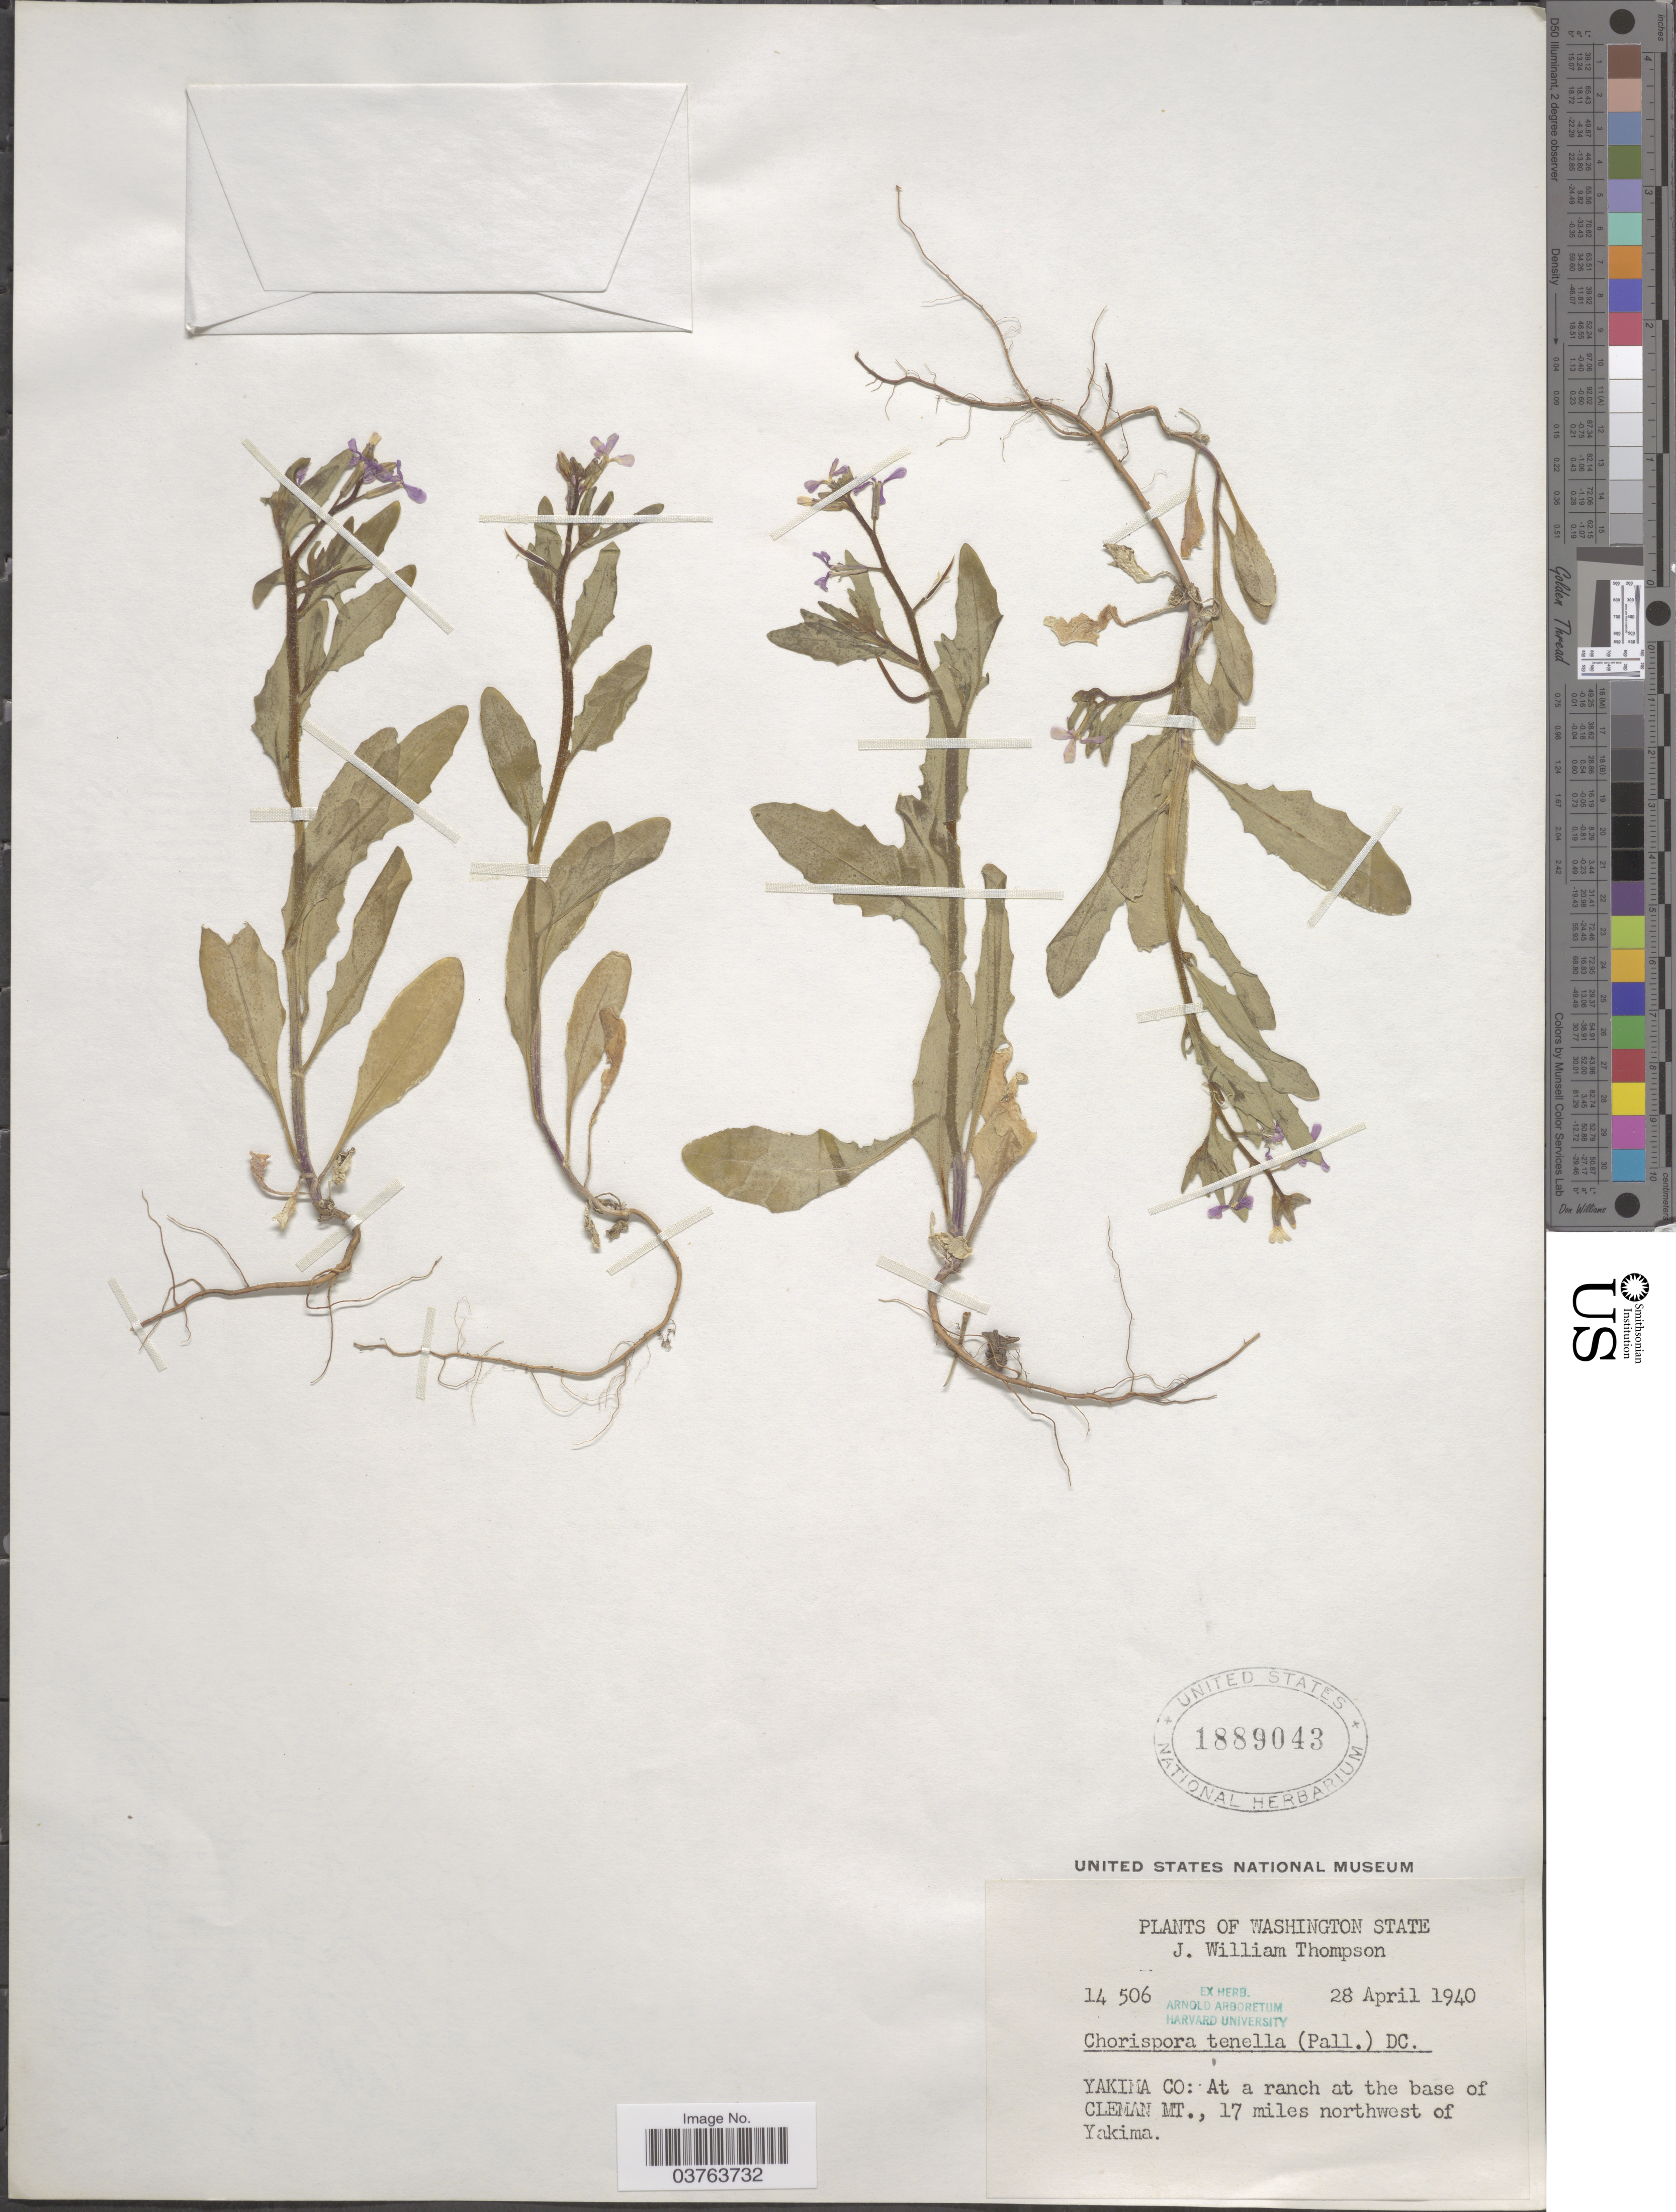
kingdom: Plantae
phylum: Tracheophyta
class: Magnoliopsida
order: Brassicales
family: Brassicaceae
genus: Chorispora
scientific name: Chorispora tenella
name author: DC.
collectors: J. W. Thompson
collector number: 14506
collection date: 1940-04-28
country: United States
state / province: Washington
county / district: Yakima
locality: Yakima Co.: At a ranch at the base of Cleman Mt., 17 miles northwest of Yakima.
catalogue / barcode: US 1889043